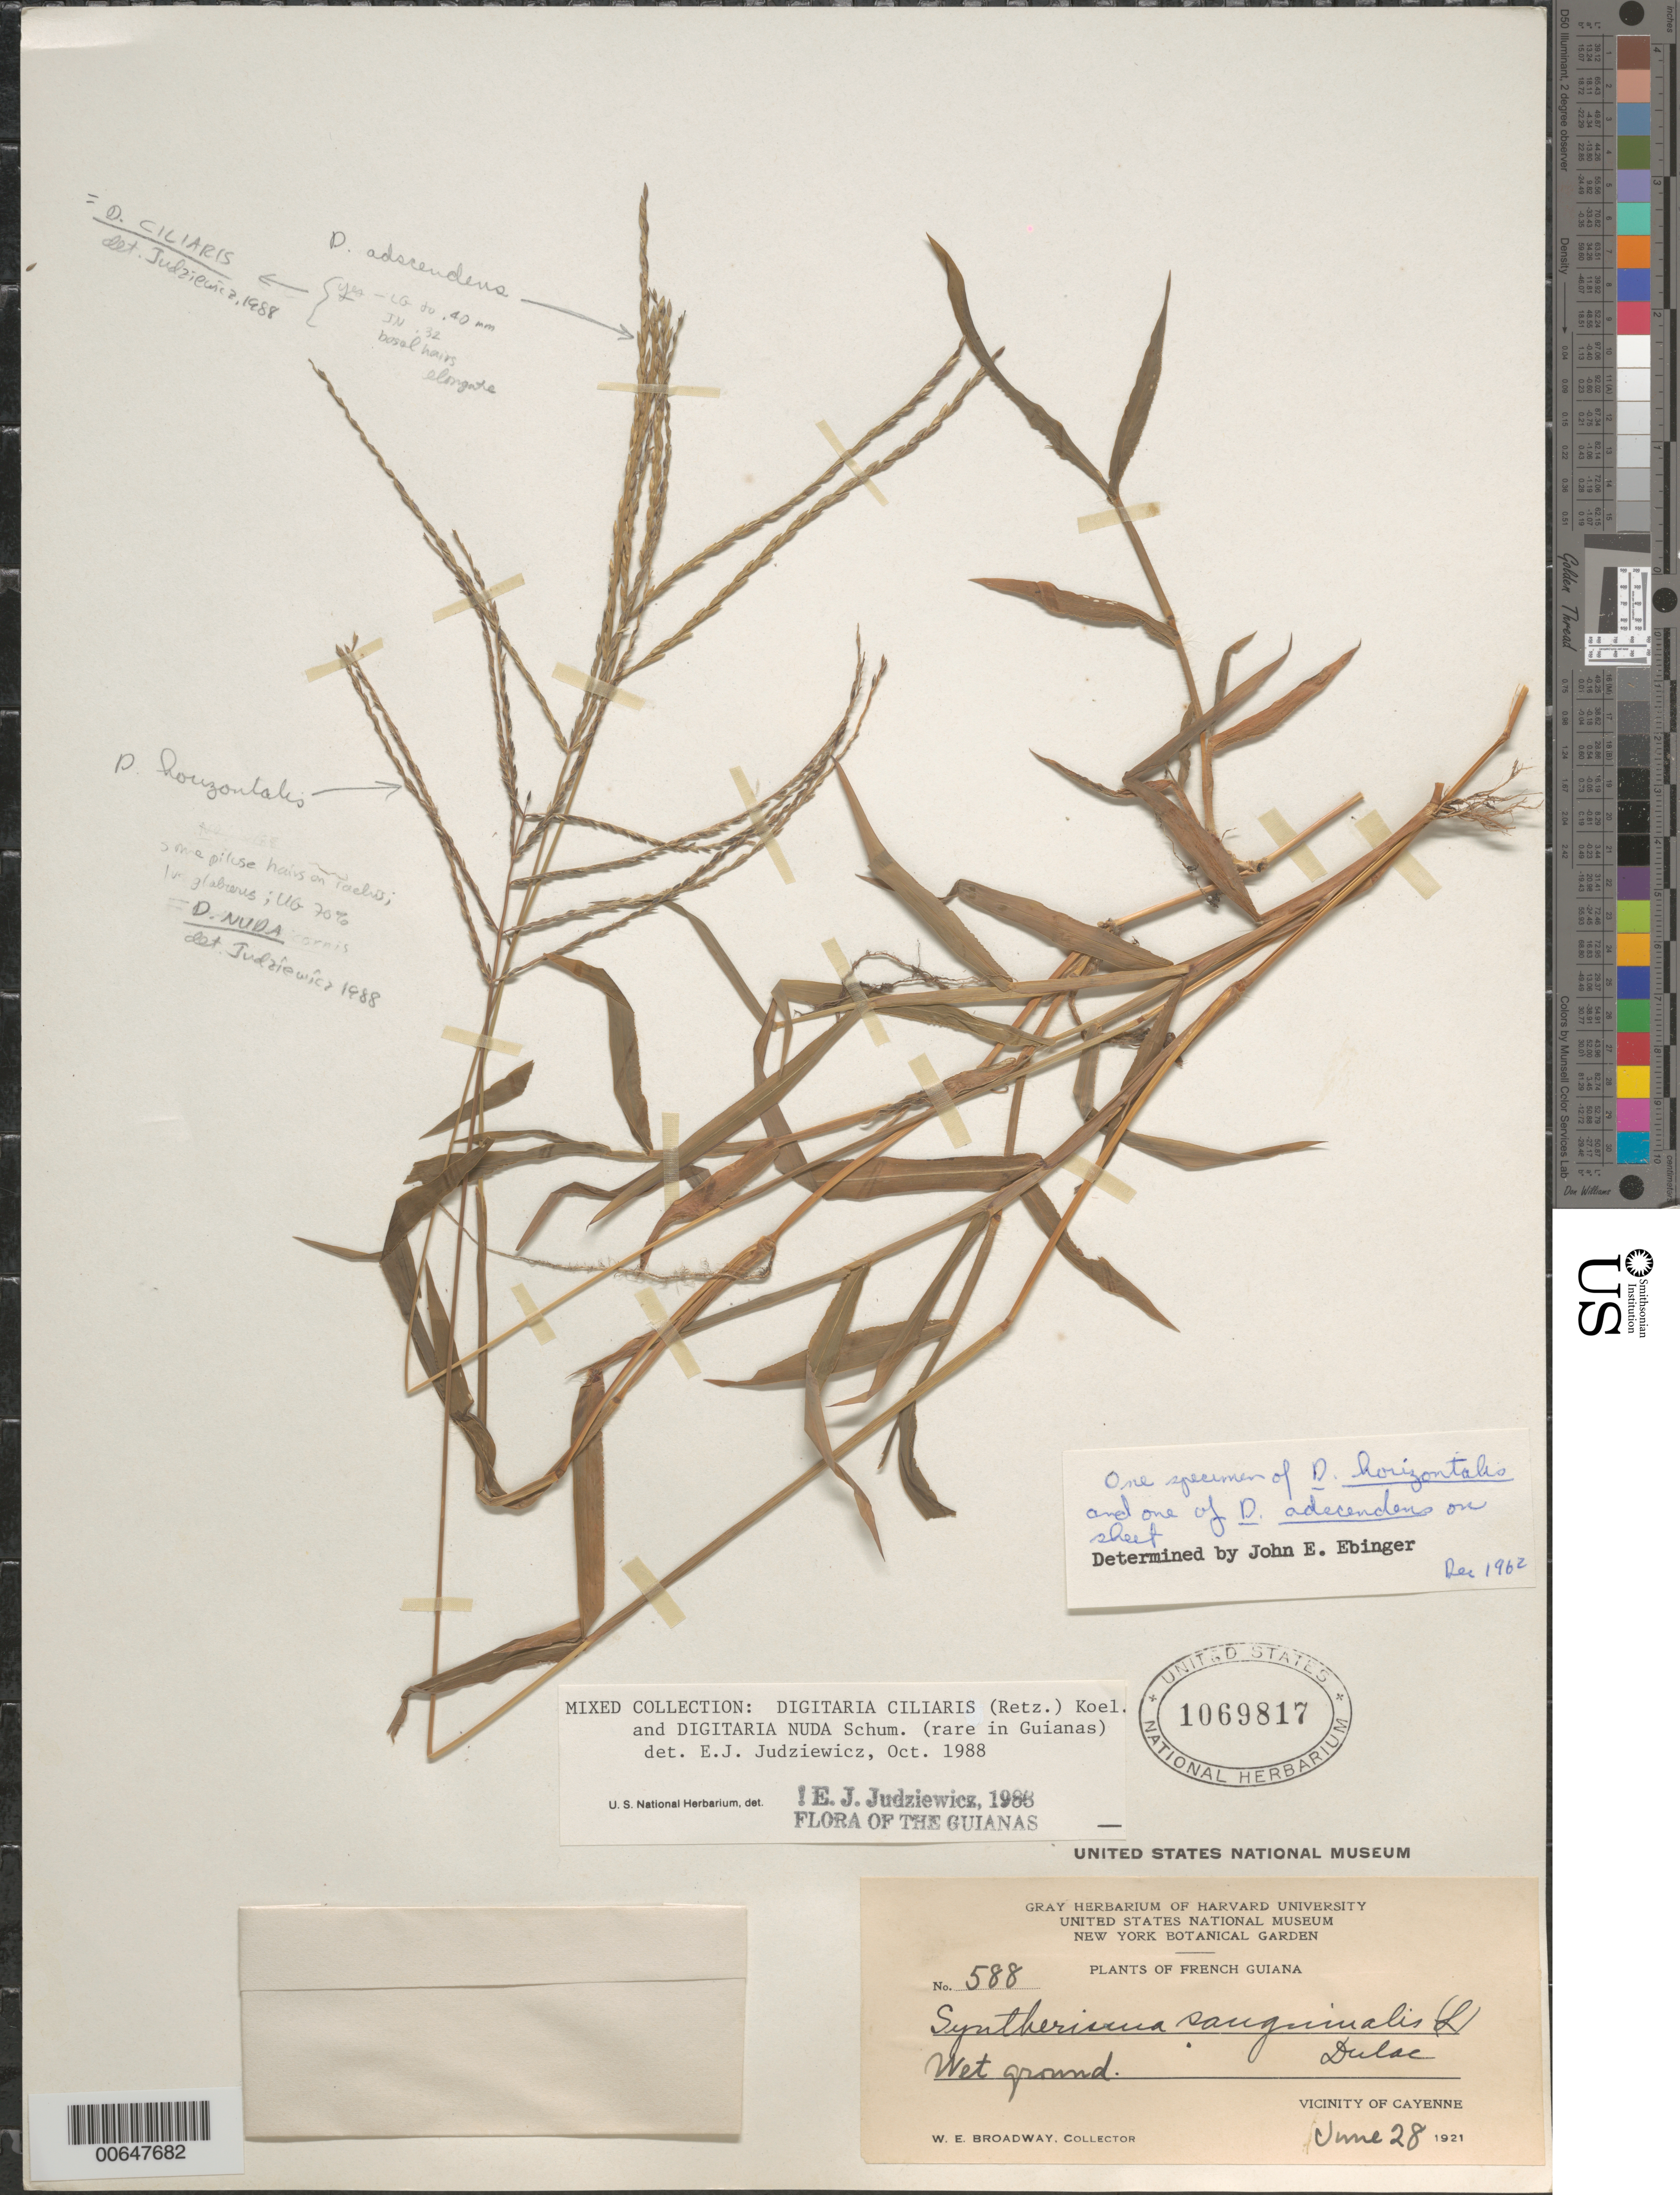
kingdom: Plantae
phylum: Tracheophyta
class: Liliopsida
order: Poales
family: Poaceae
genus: Digitaria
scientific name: Digitaria nuda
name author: Schumach.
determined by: Judziewicz, E. J.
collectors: W. E. Broadway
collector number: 588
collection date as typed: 28-Jun-21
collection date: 1921-06-28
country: French Guiana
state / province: Cayenne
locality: Cayenne, vic.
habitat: Wet ground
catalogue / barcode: US 1069817